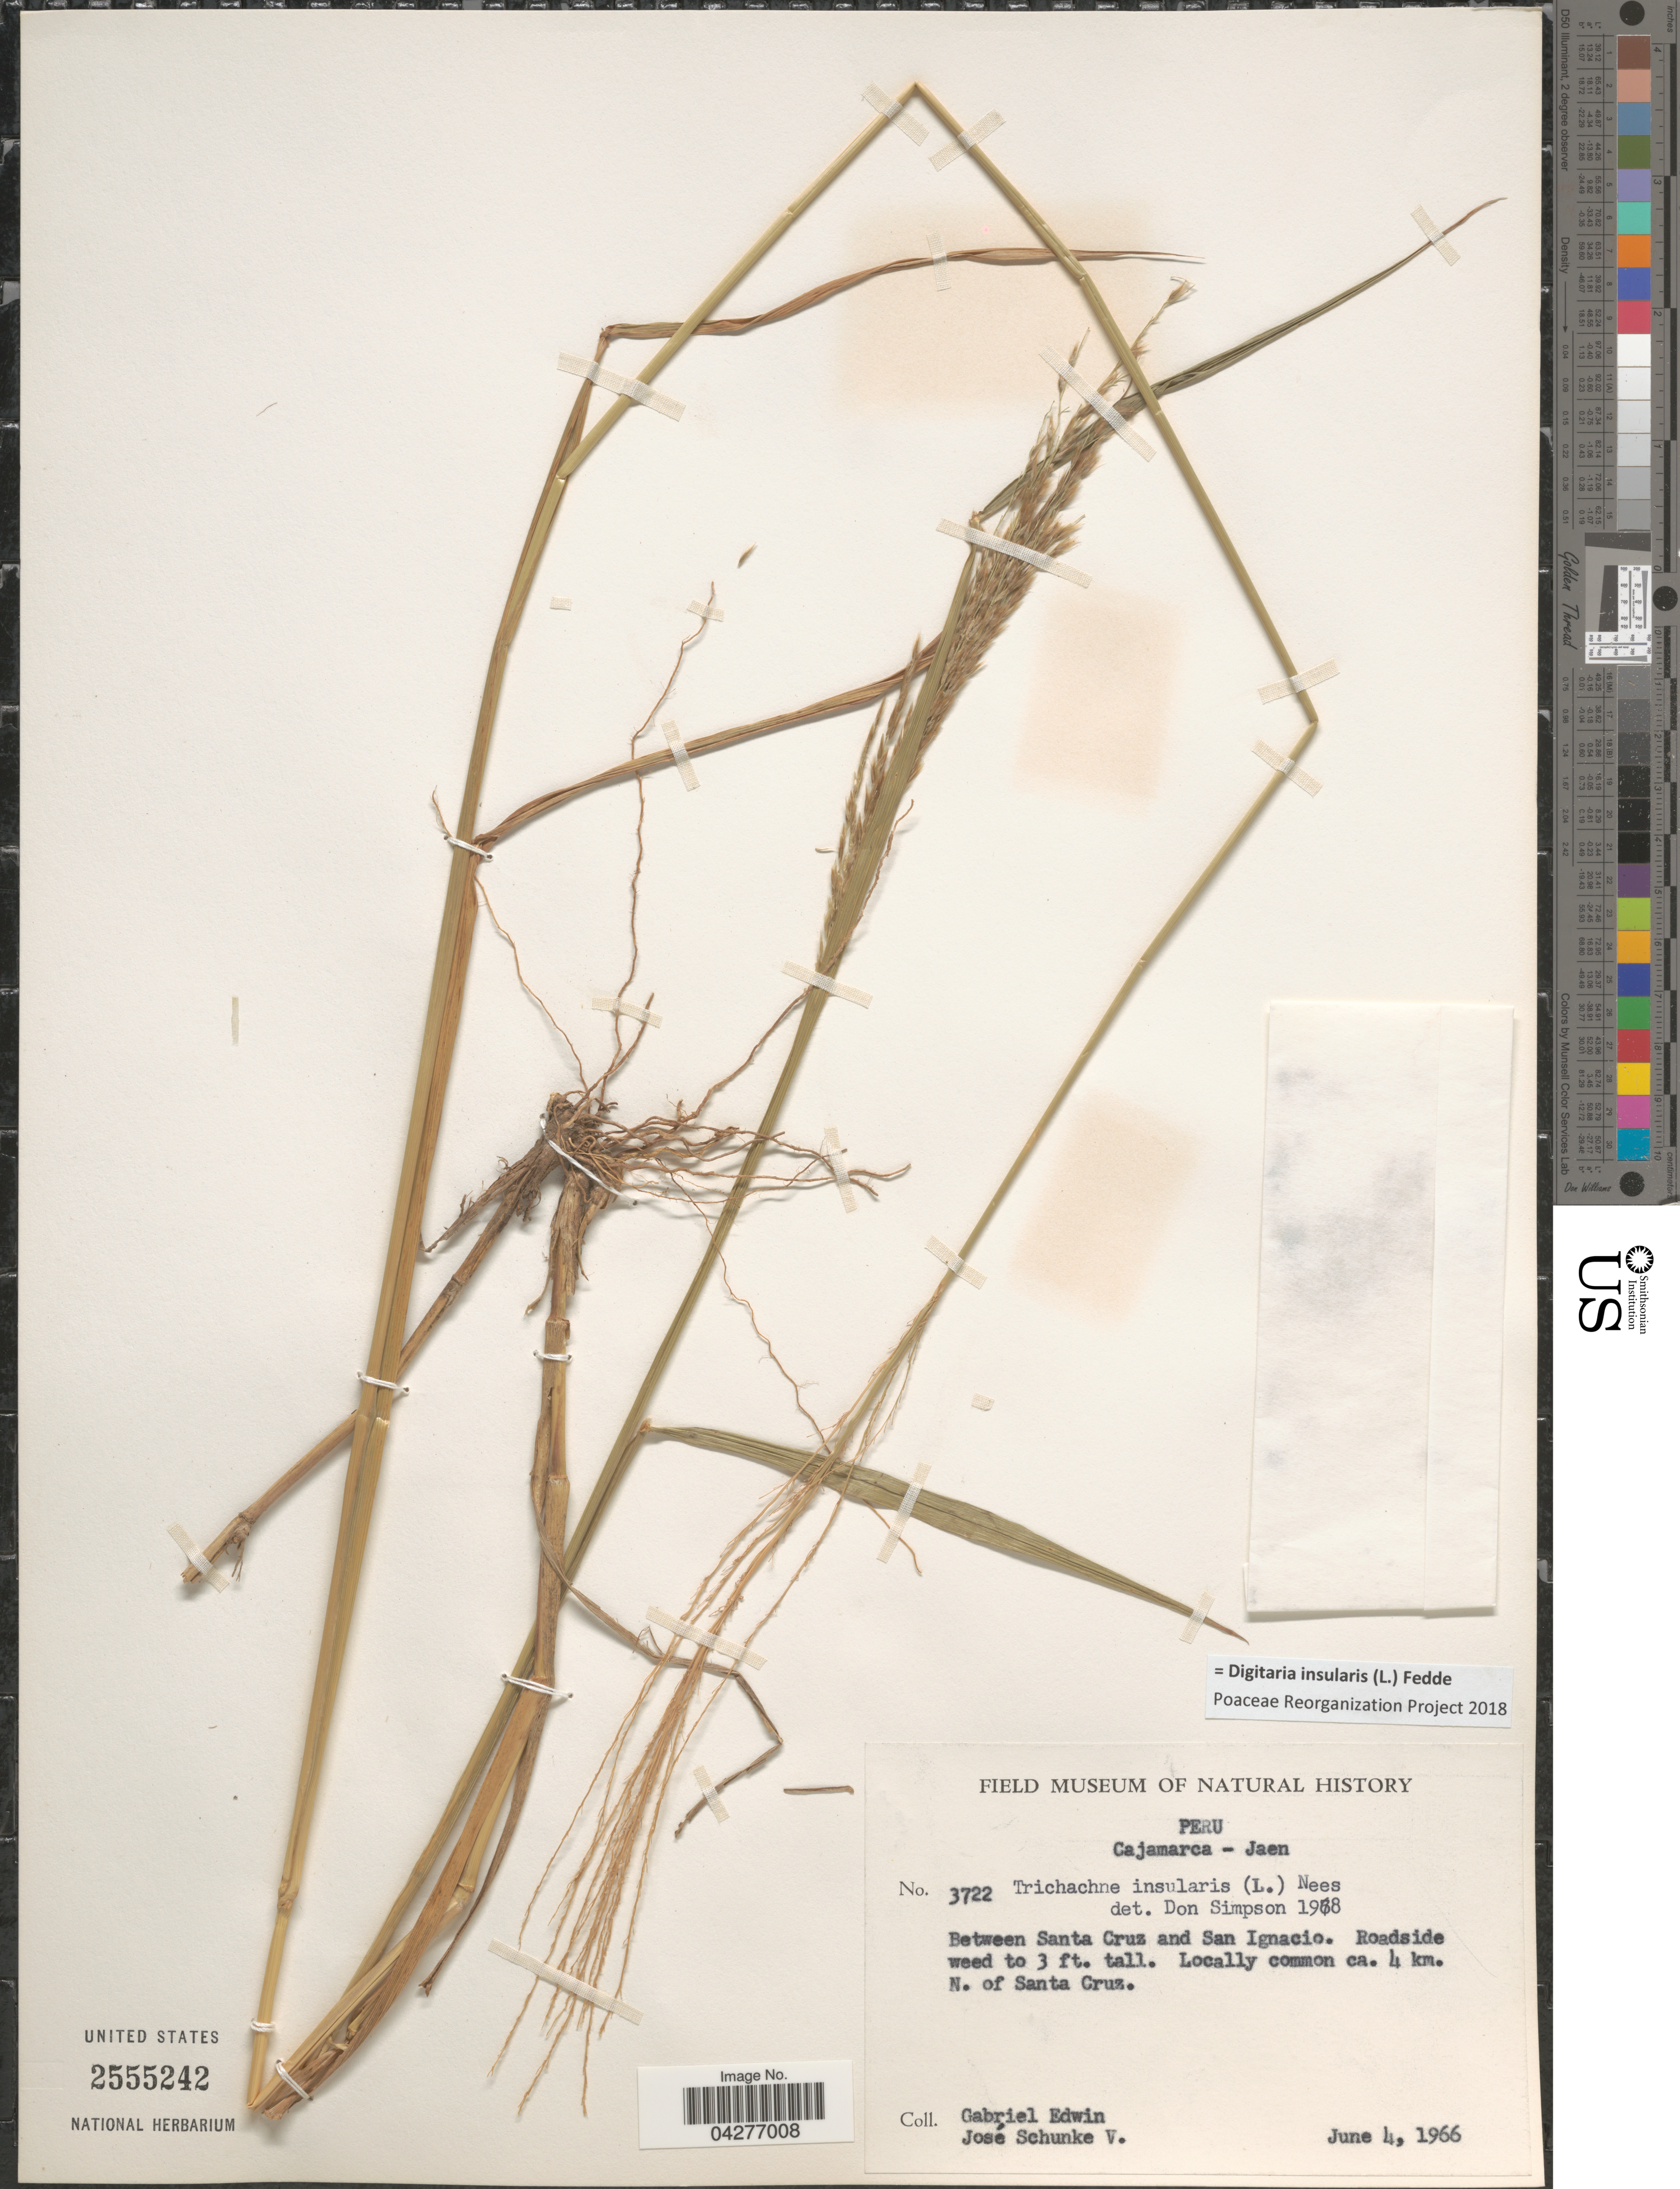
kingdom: Plantae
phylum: Tracheophyta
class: Liliopsida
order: Poales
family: Poaceae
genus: Digitaria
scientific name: Digitaria insularis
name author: (L.) Fedde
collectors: G. Edwin & J. Schunke Vigo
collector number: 3722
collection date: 1966-06-04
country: Peru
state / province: Cajamarca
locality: Jaen. Between Santa Cruz and San Ignacio. Roadside weed. Locally common ca. 4 km. N. of Santa Cruz.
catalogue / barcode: US 2555242